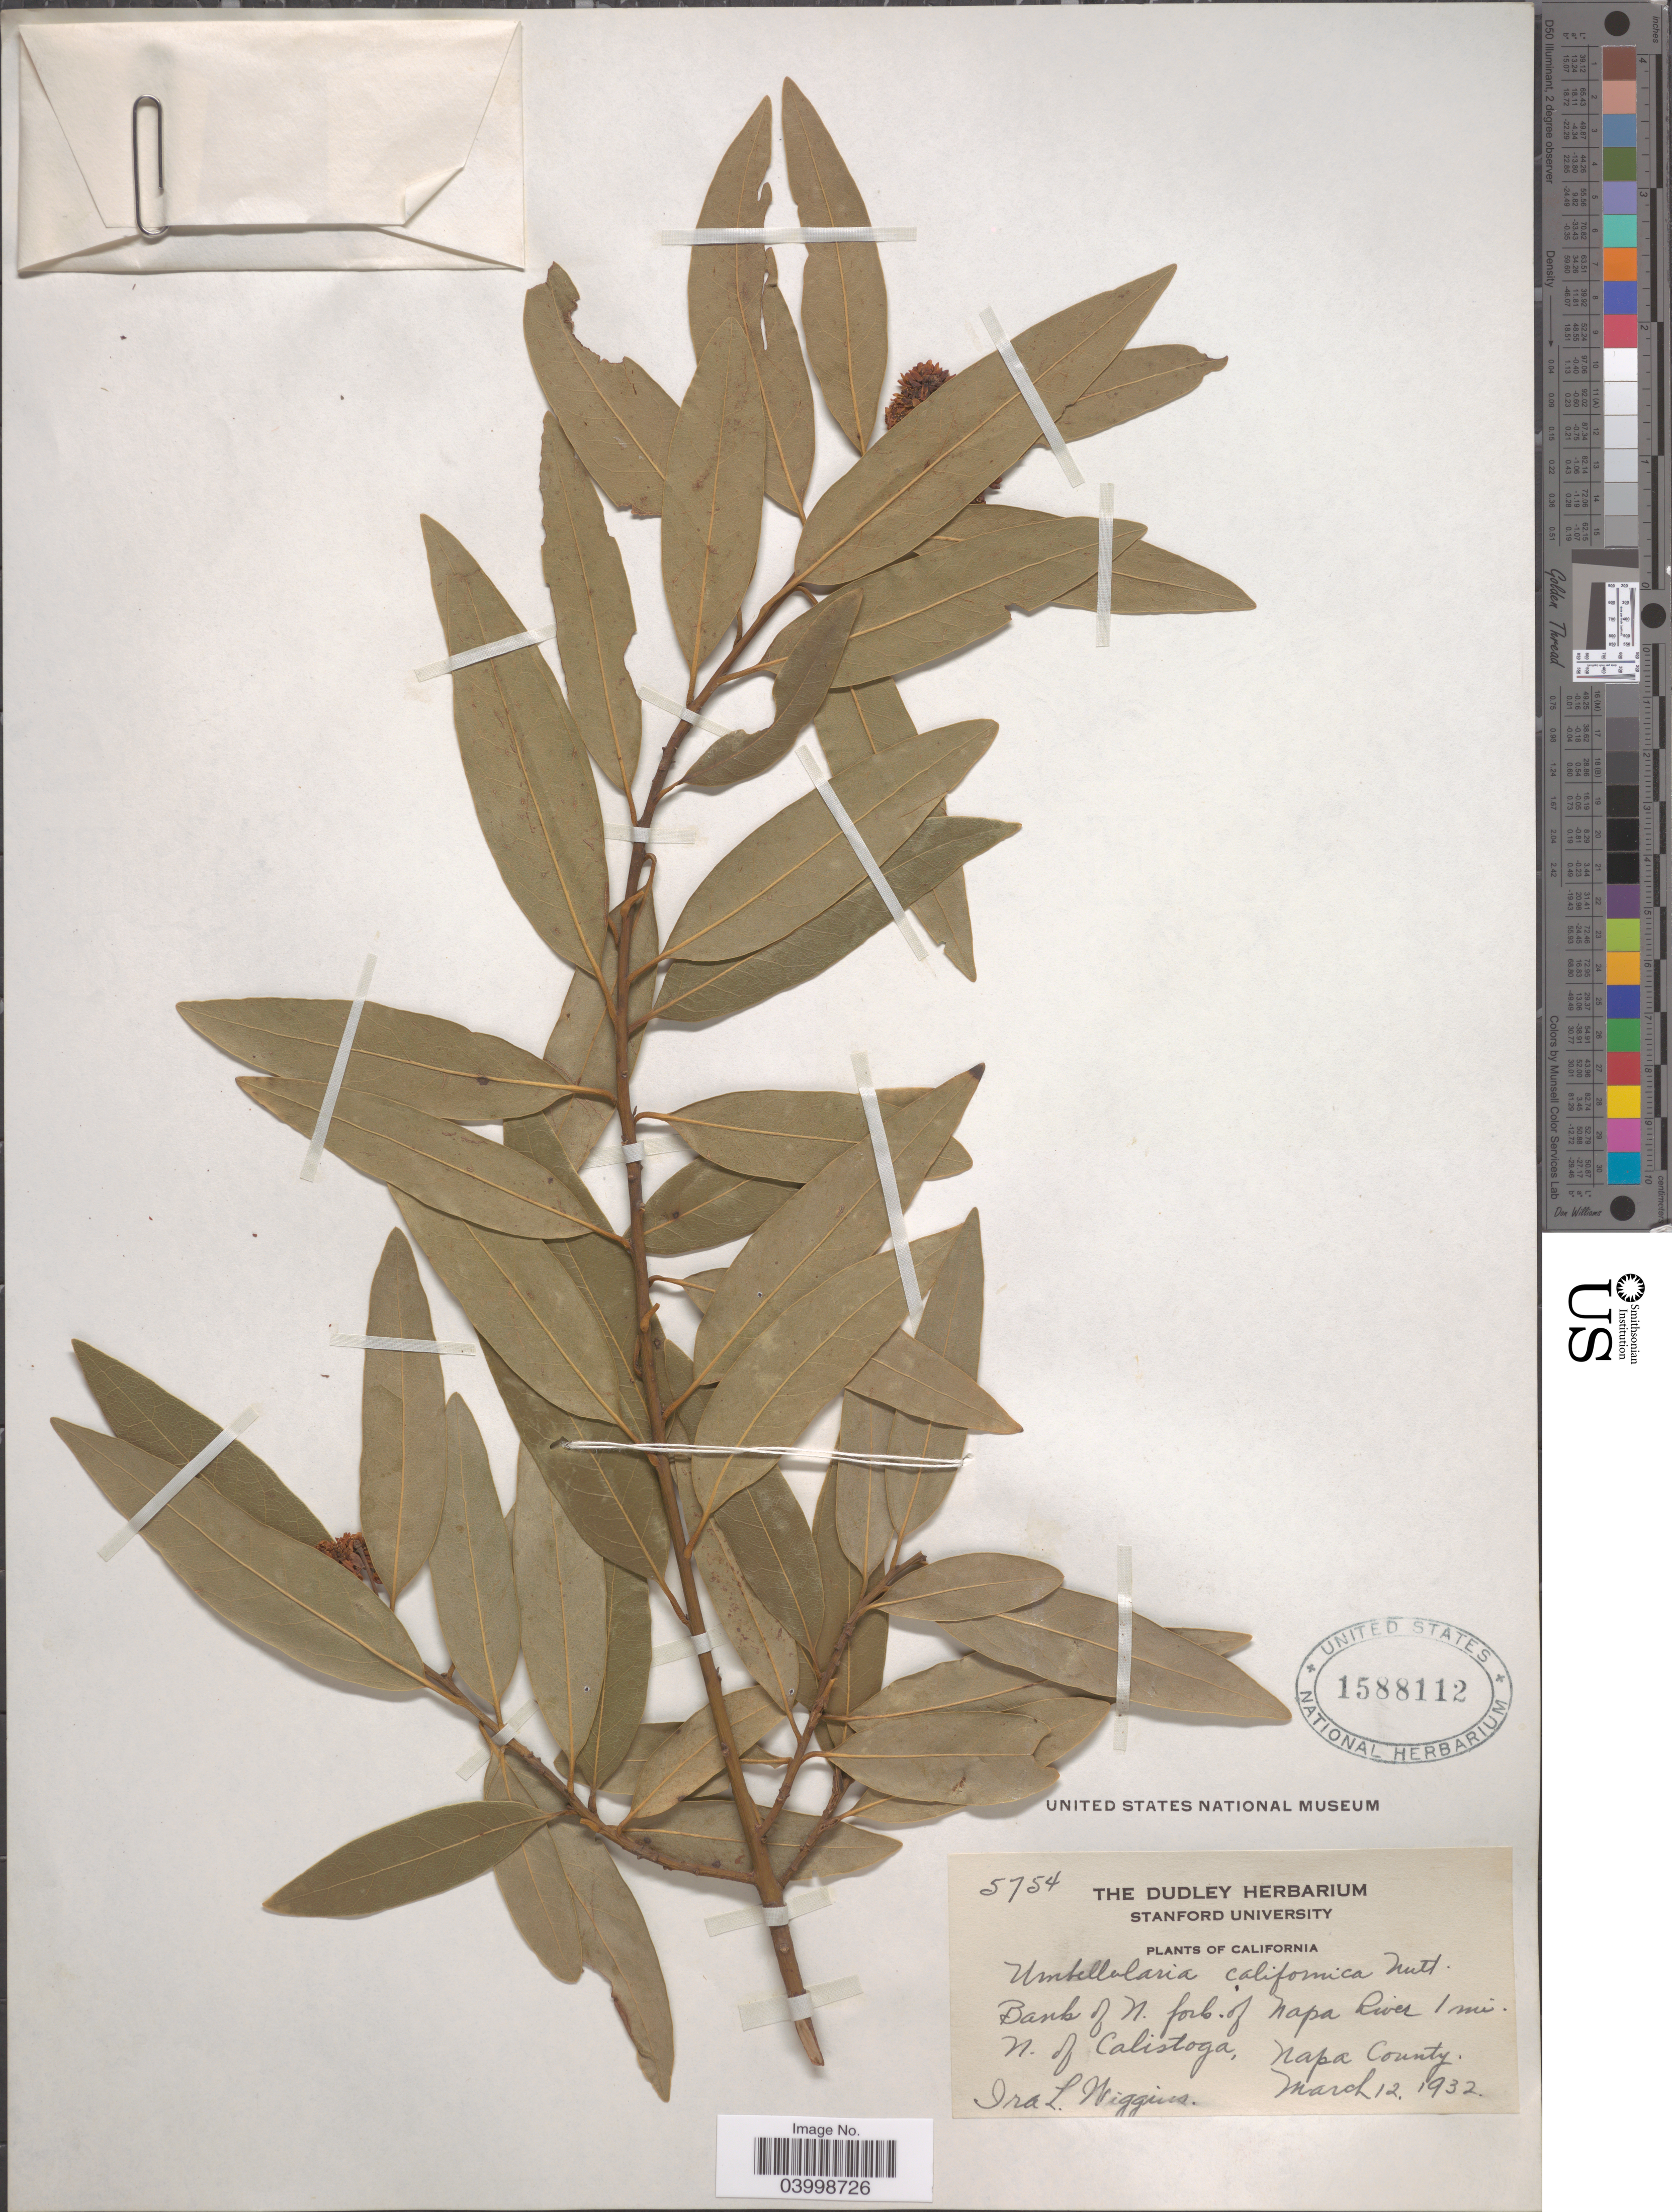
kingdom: Plantae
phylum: Tracheophyta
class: Magnoliopsida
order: Laurales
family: Lauraceae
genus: Umbellularia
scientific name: Umbellularia californica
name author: (Hook. & Arn.) Nutt.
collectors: I. L. Wiggins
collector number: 5754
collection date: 1932-03-12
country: United States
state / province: California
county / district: Napa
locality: Bank of N. fork of Napa River 1 mi. N. of Calistoga, Napa County.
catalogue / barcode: US 1588112